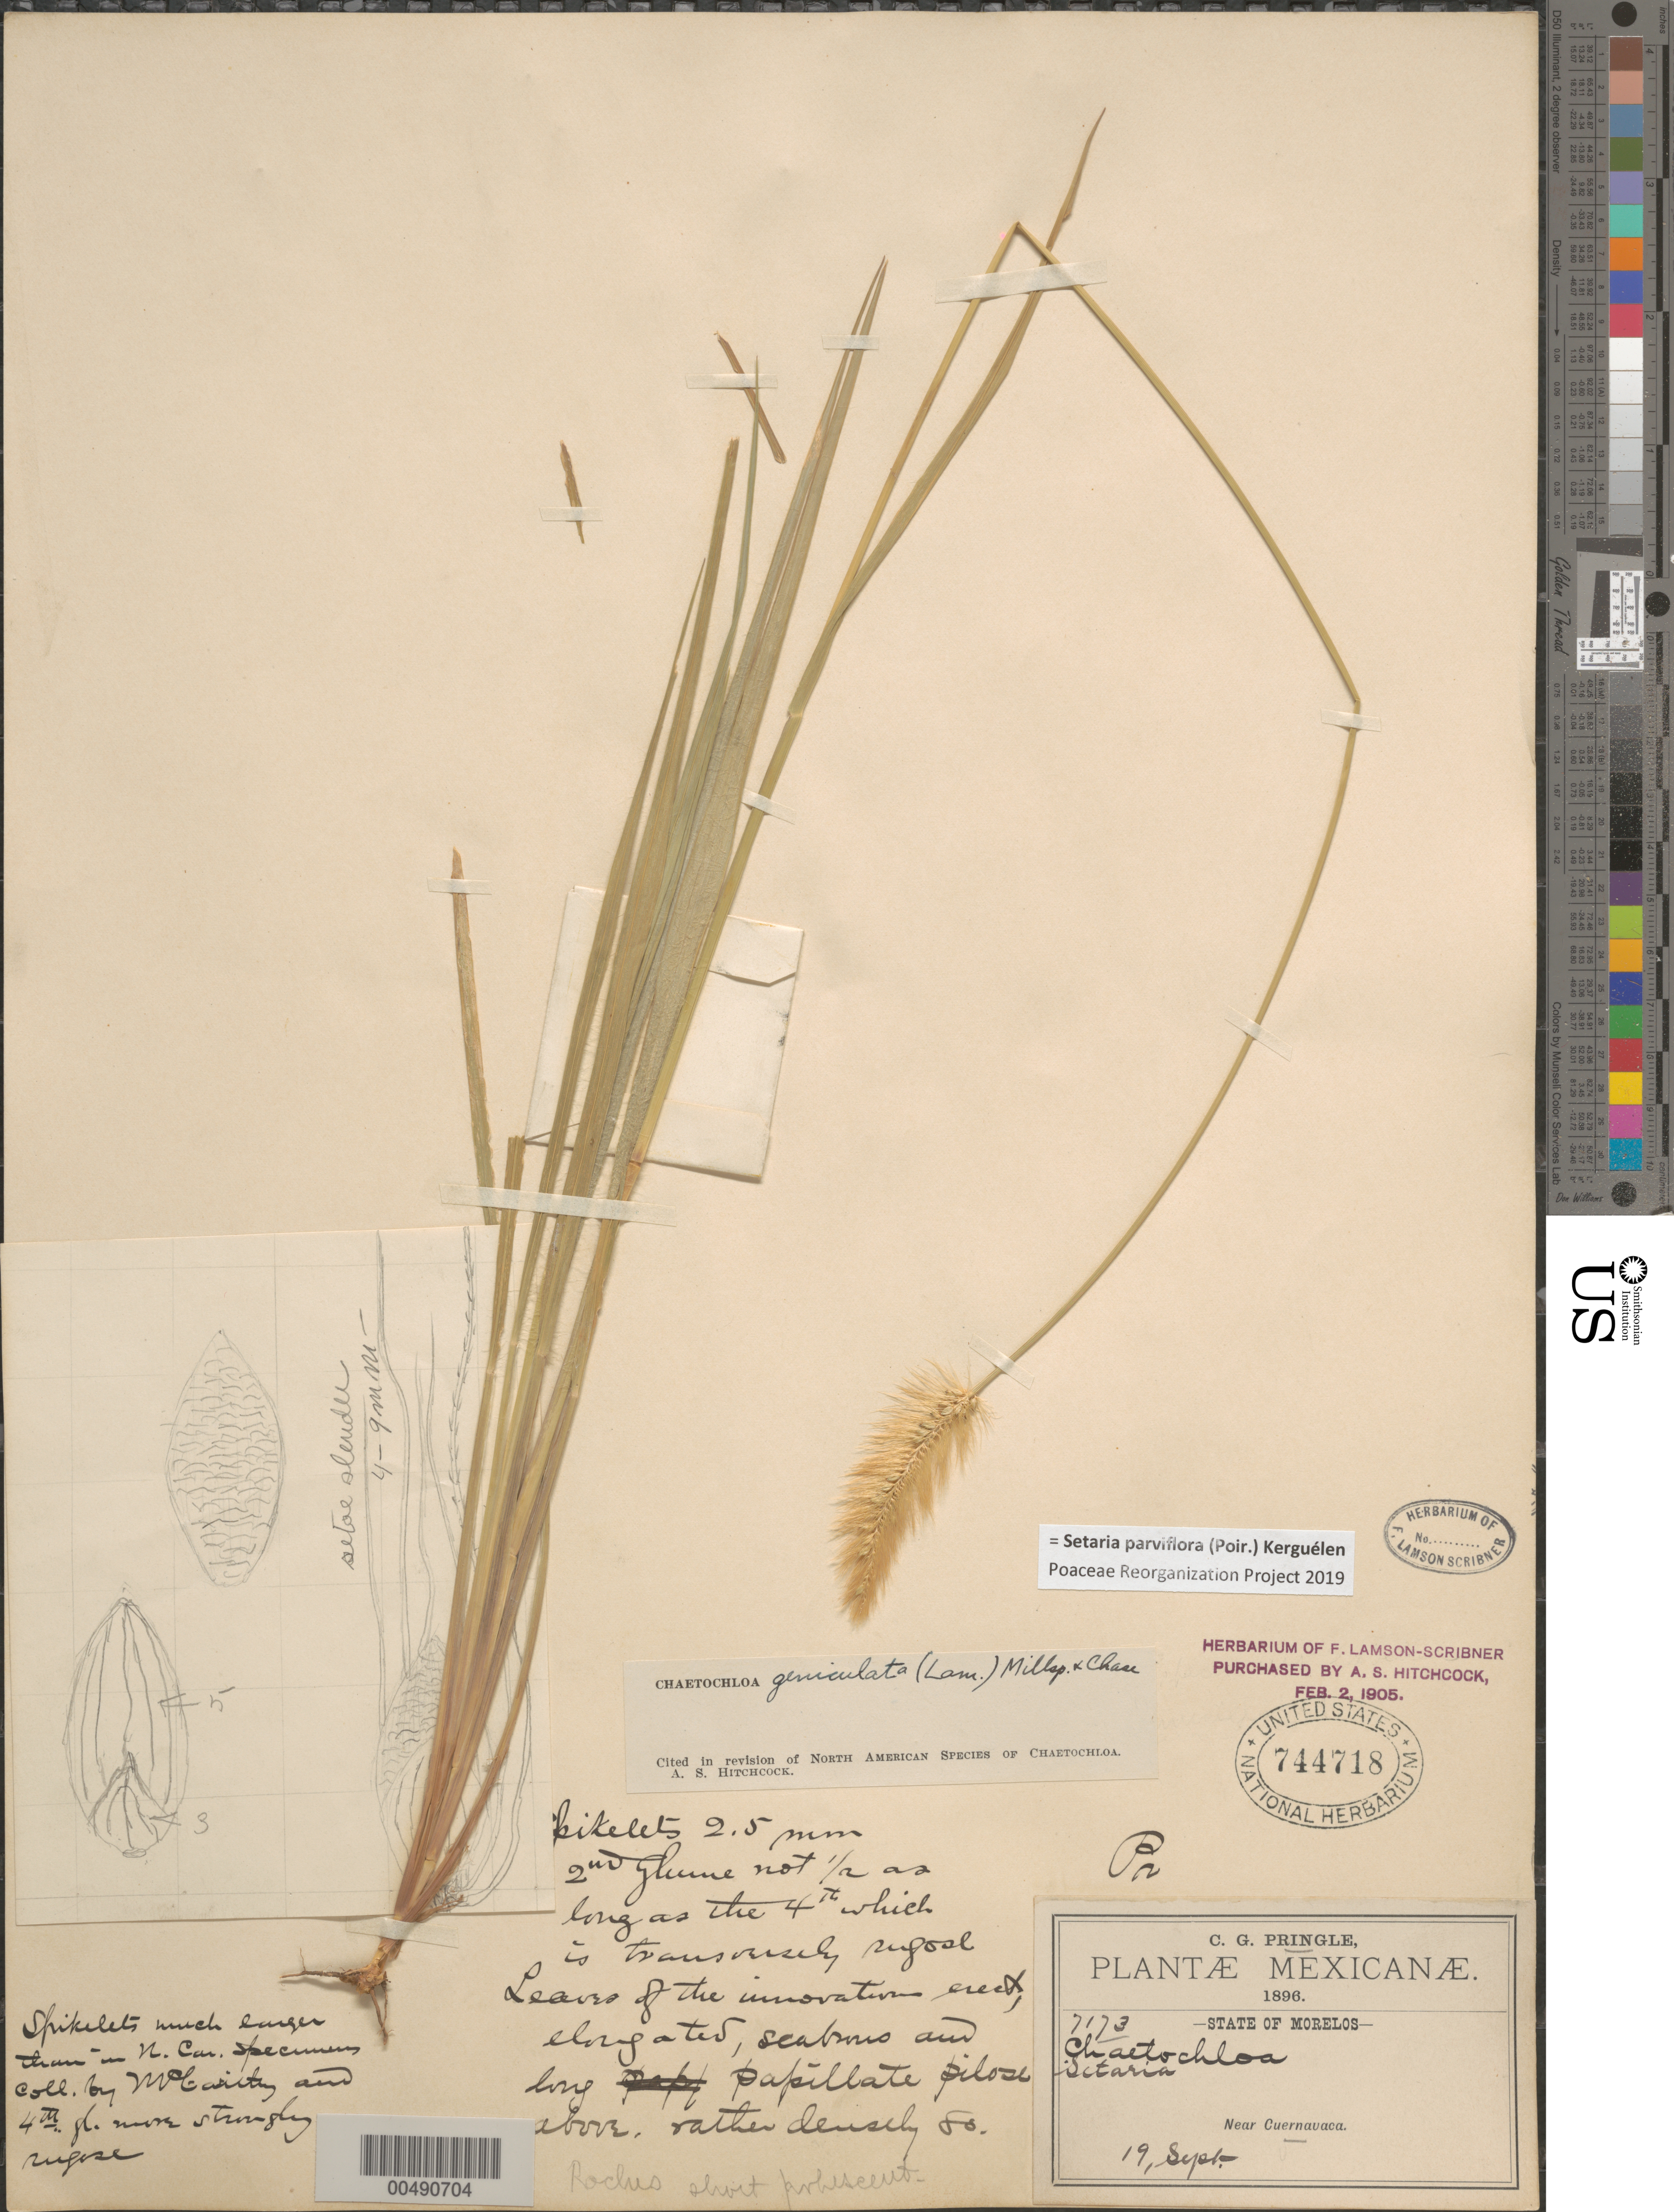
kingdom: Plantae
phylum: Tracheophyta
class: Liliopsida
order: Poales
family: Poaceae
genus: Setaria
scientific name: Setaria parviflora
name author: (Poir.) Kerguélen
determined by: Poaceae Reorganization Project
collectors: C. G. Pringle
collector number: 7173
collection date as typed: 19 Sep 1896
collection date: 1896-09-19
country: Mexico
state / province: Morelos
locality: Near Cuernavaca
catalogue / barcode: US 744718